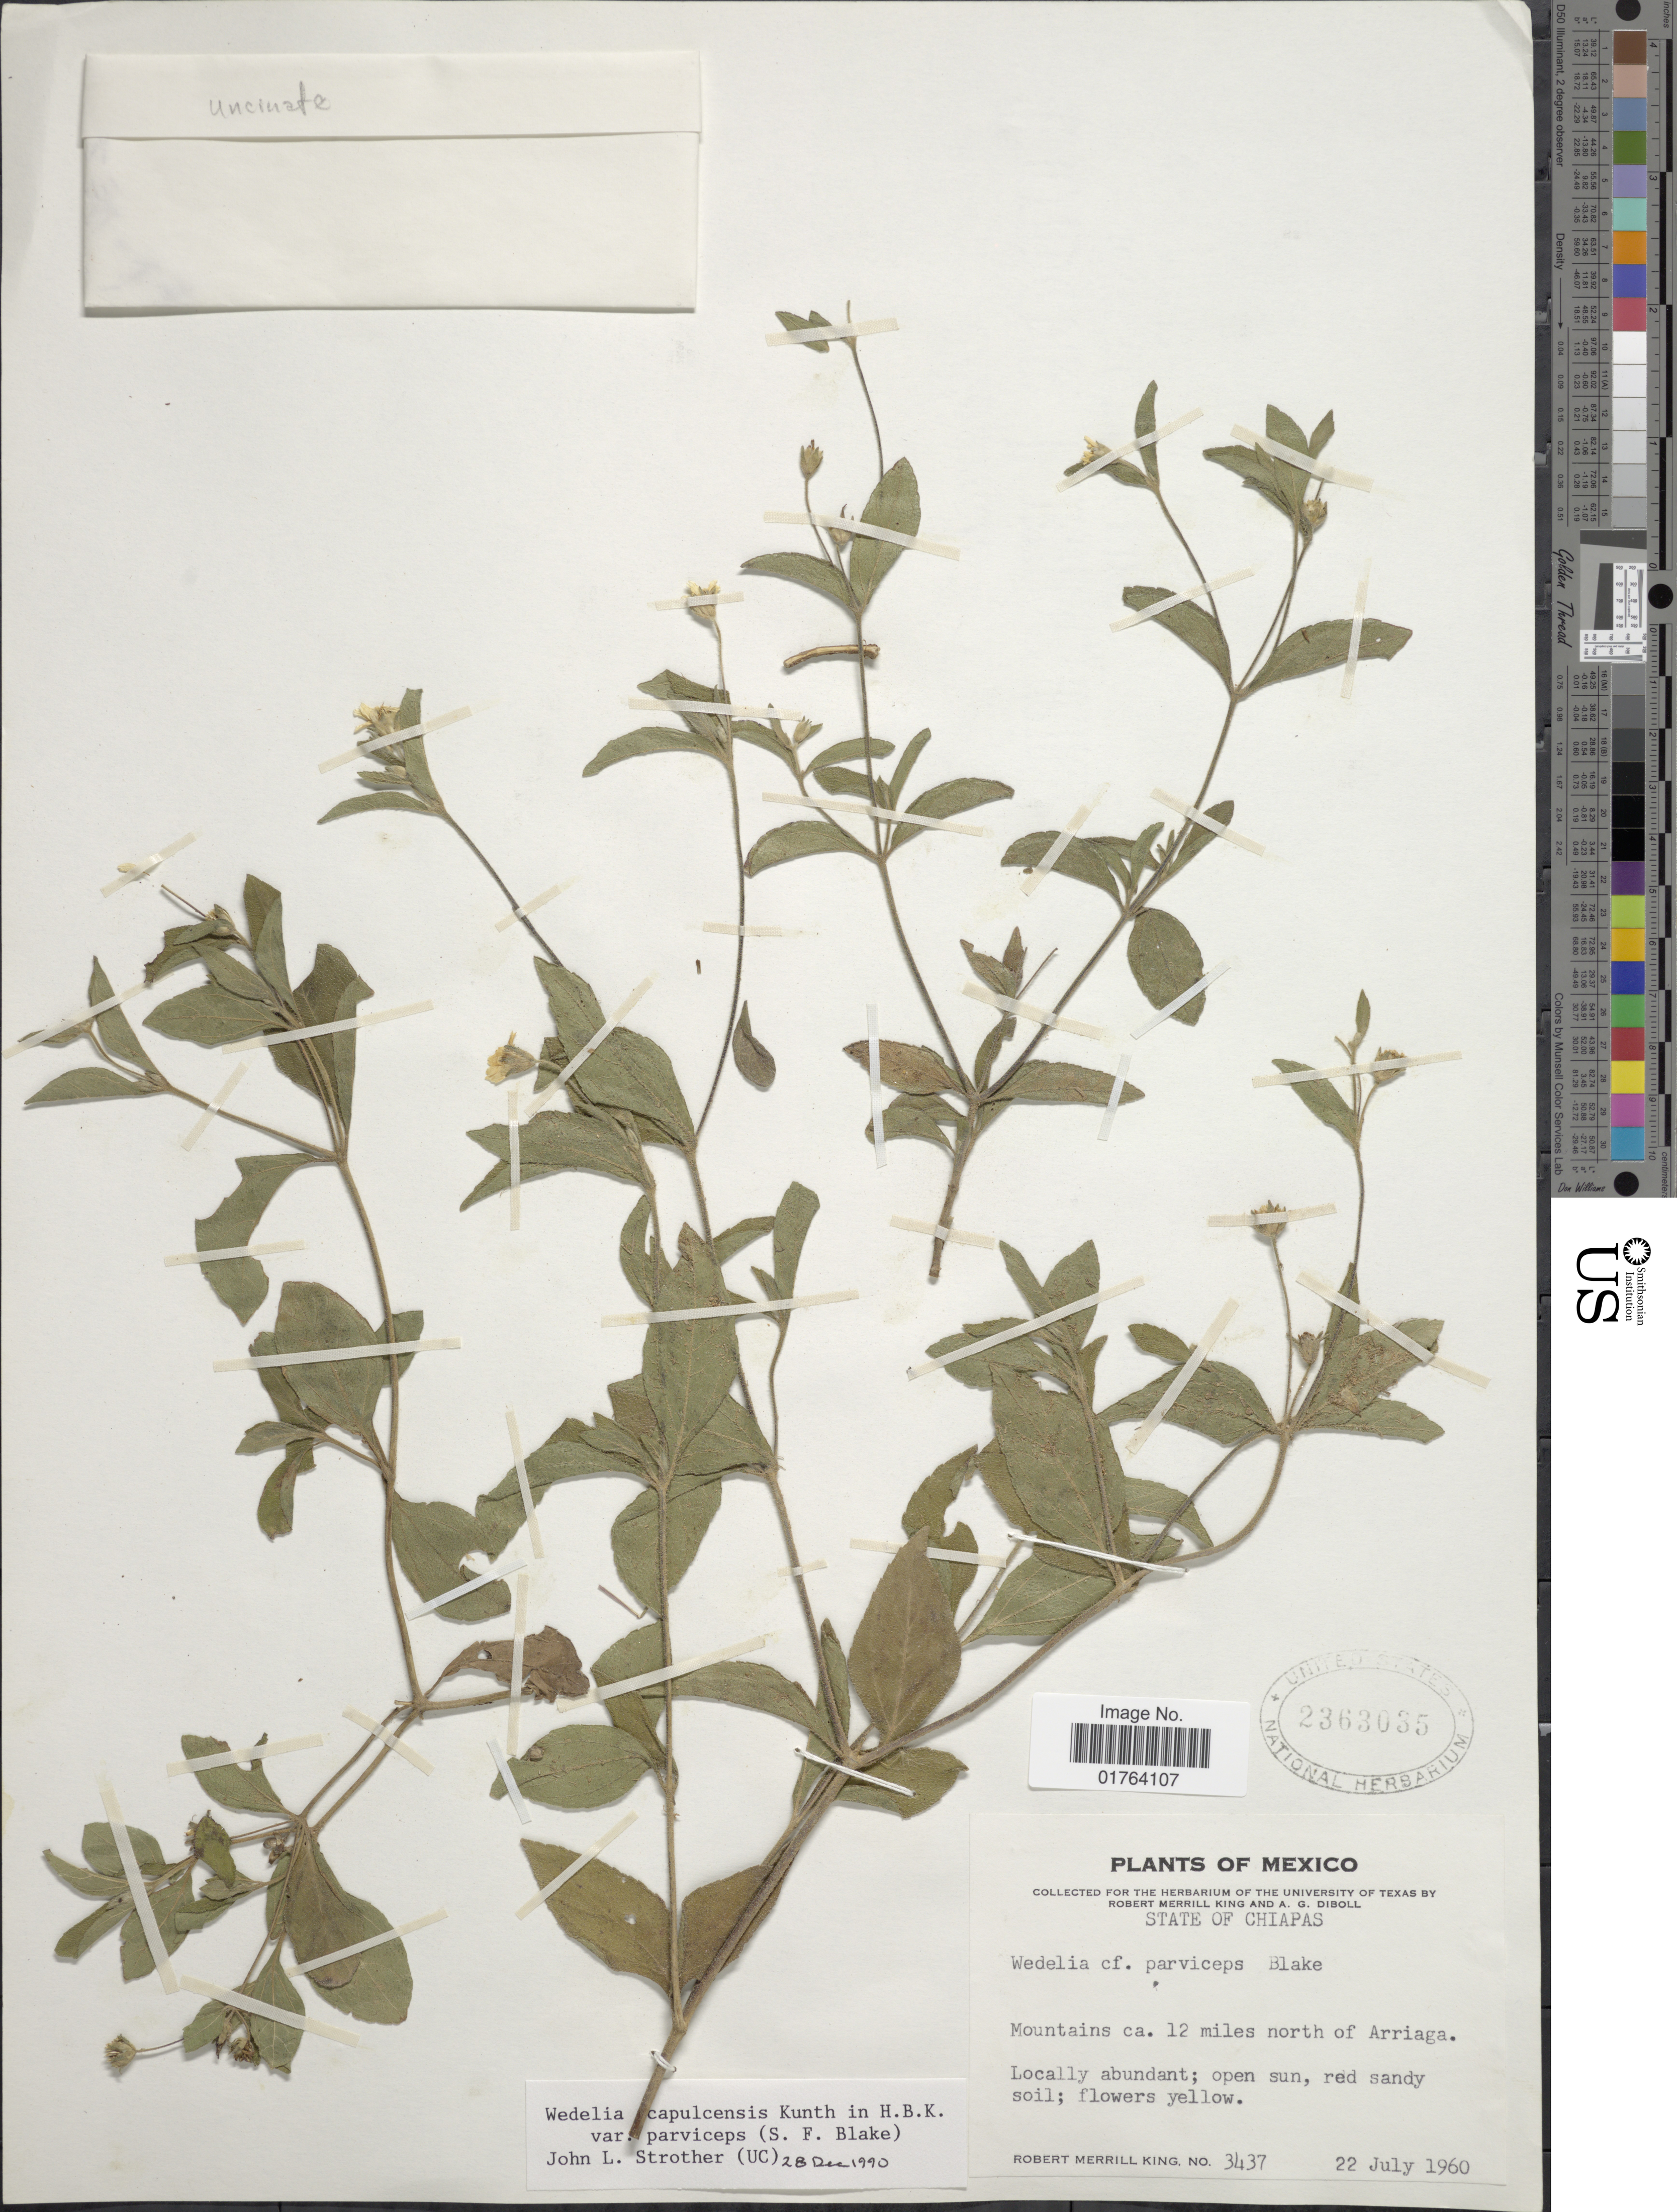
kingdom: Plantae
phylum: Tracheophyta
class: Magnoliopsida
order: Asterales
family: Asteraceae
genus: Wedelia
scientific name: Wedelia acapulcensis var. parviceps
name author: (S.F. Blake) Strother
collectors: R. M. King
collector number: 3437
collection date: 1960-07-22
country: Mexico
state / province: Chiapas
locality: Mountains ca. 12 miles north of Arriaga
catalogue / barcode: US 2363035